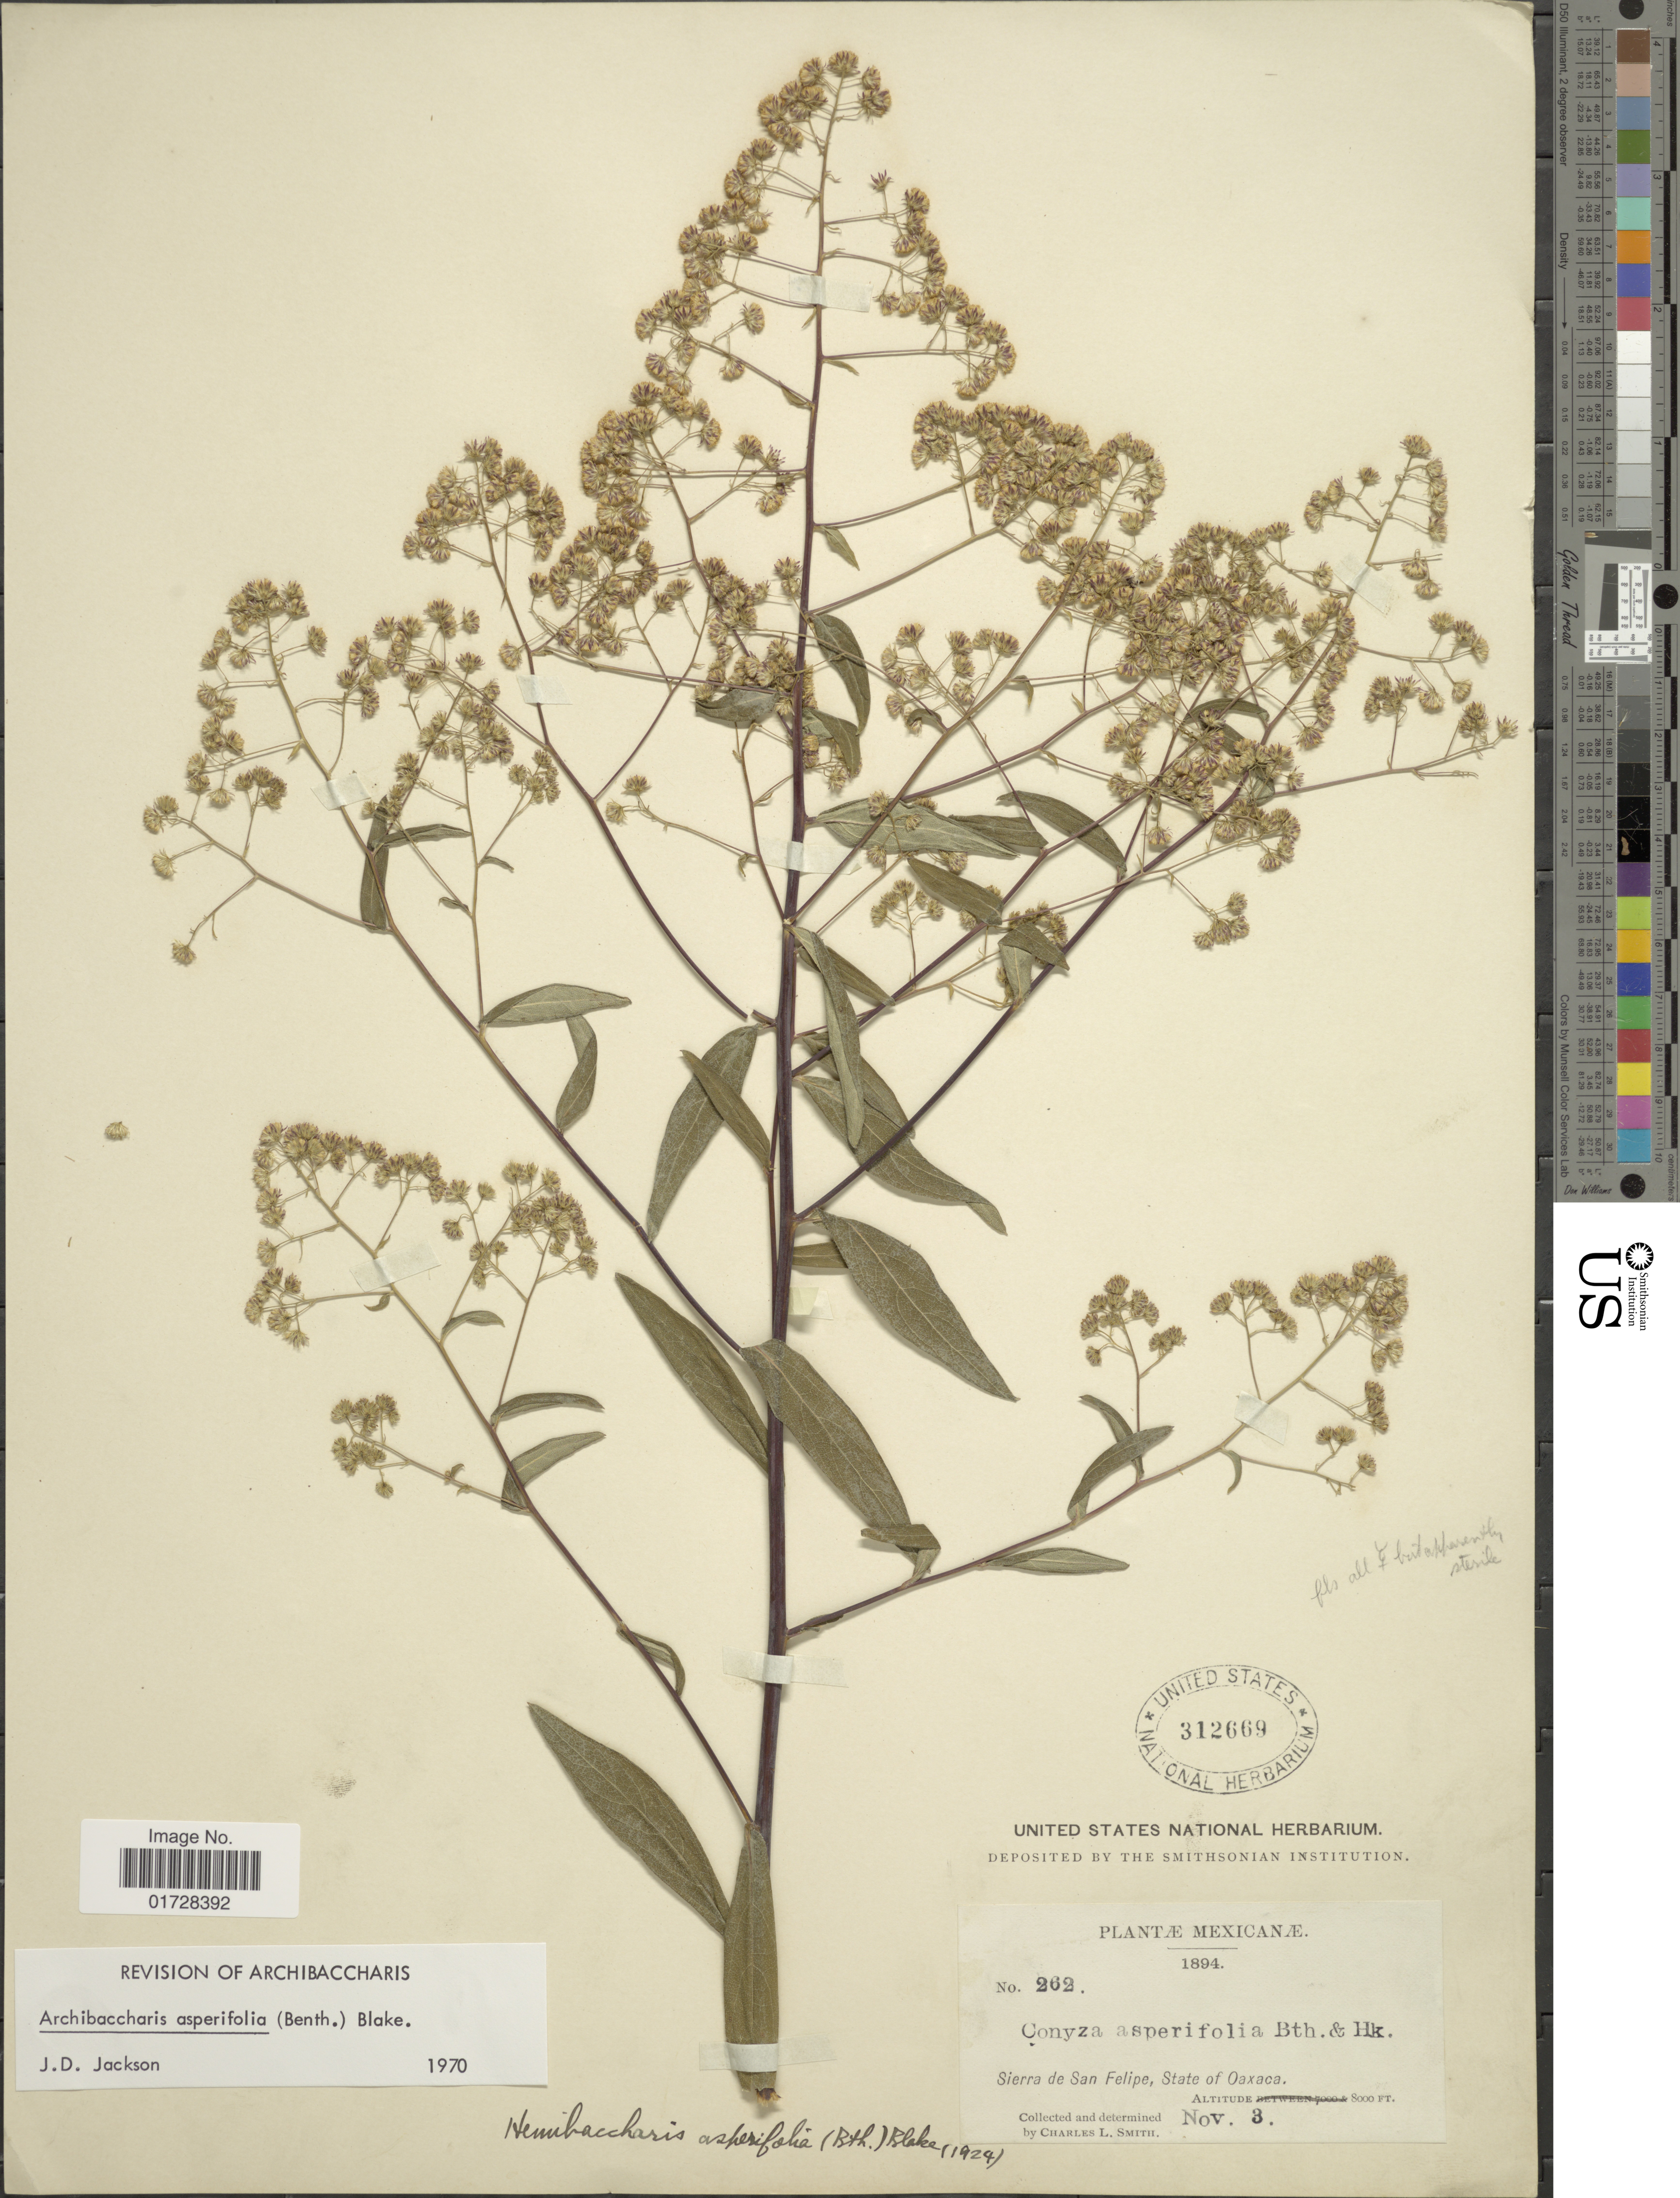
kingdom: Plantae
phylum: Tracheophyta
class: Magnoliopsida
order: Asterales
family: Asteraceae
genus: Archibaccharis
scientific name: Archibaccharis asperifolia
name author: (Benth.) S.F. Blake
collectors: C. L. Smith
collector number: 262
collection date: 1894-11-03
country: Mexico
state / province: Oaxaca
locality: Sierra de San Felipe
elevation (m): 2438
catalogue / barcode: US 312669